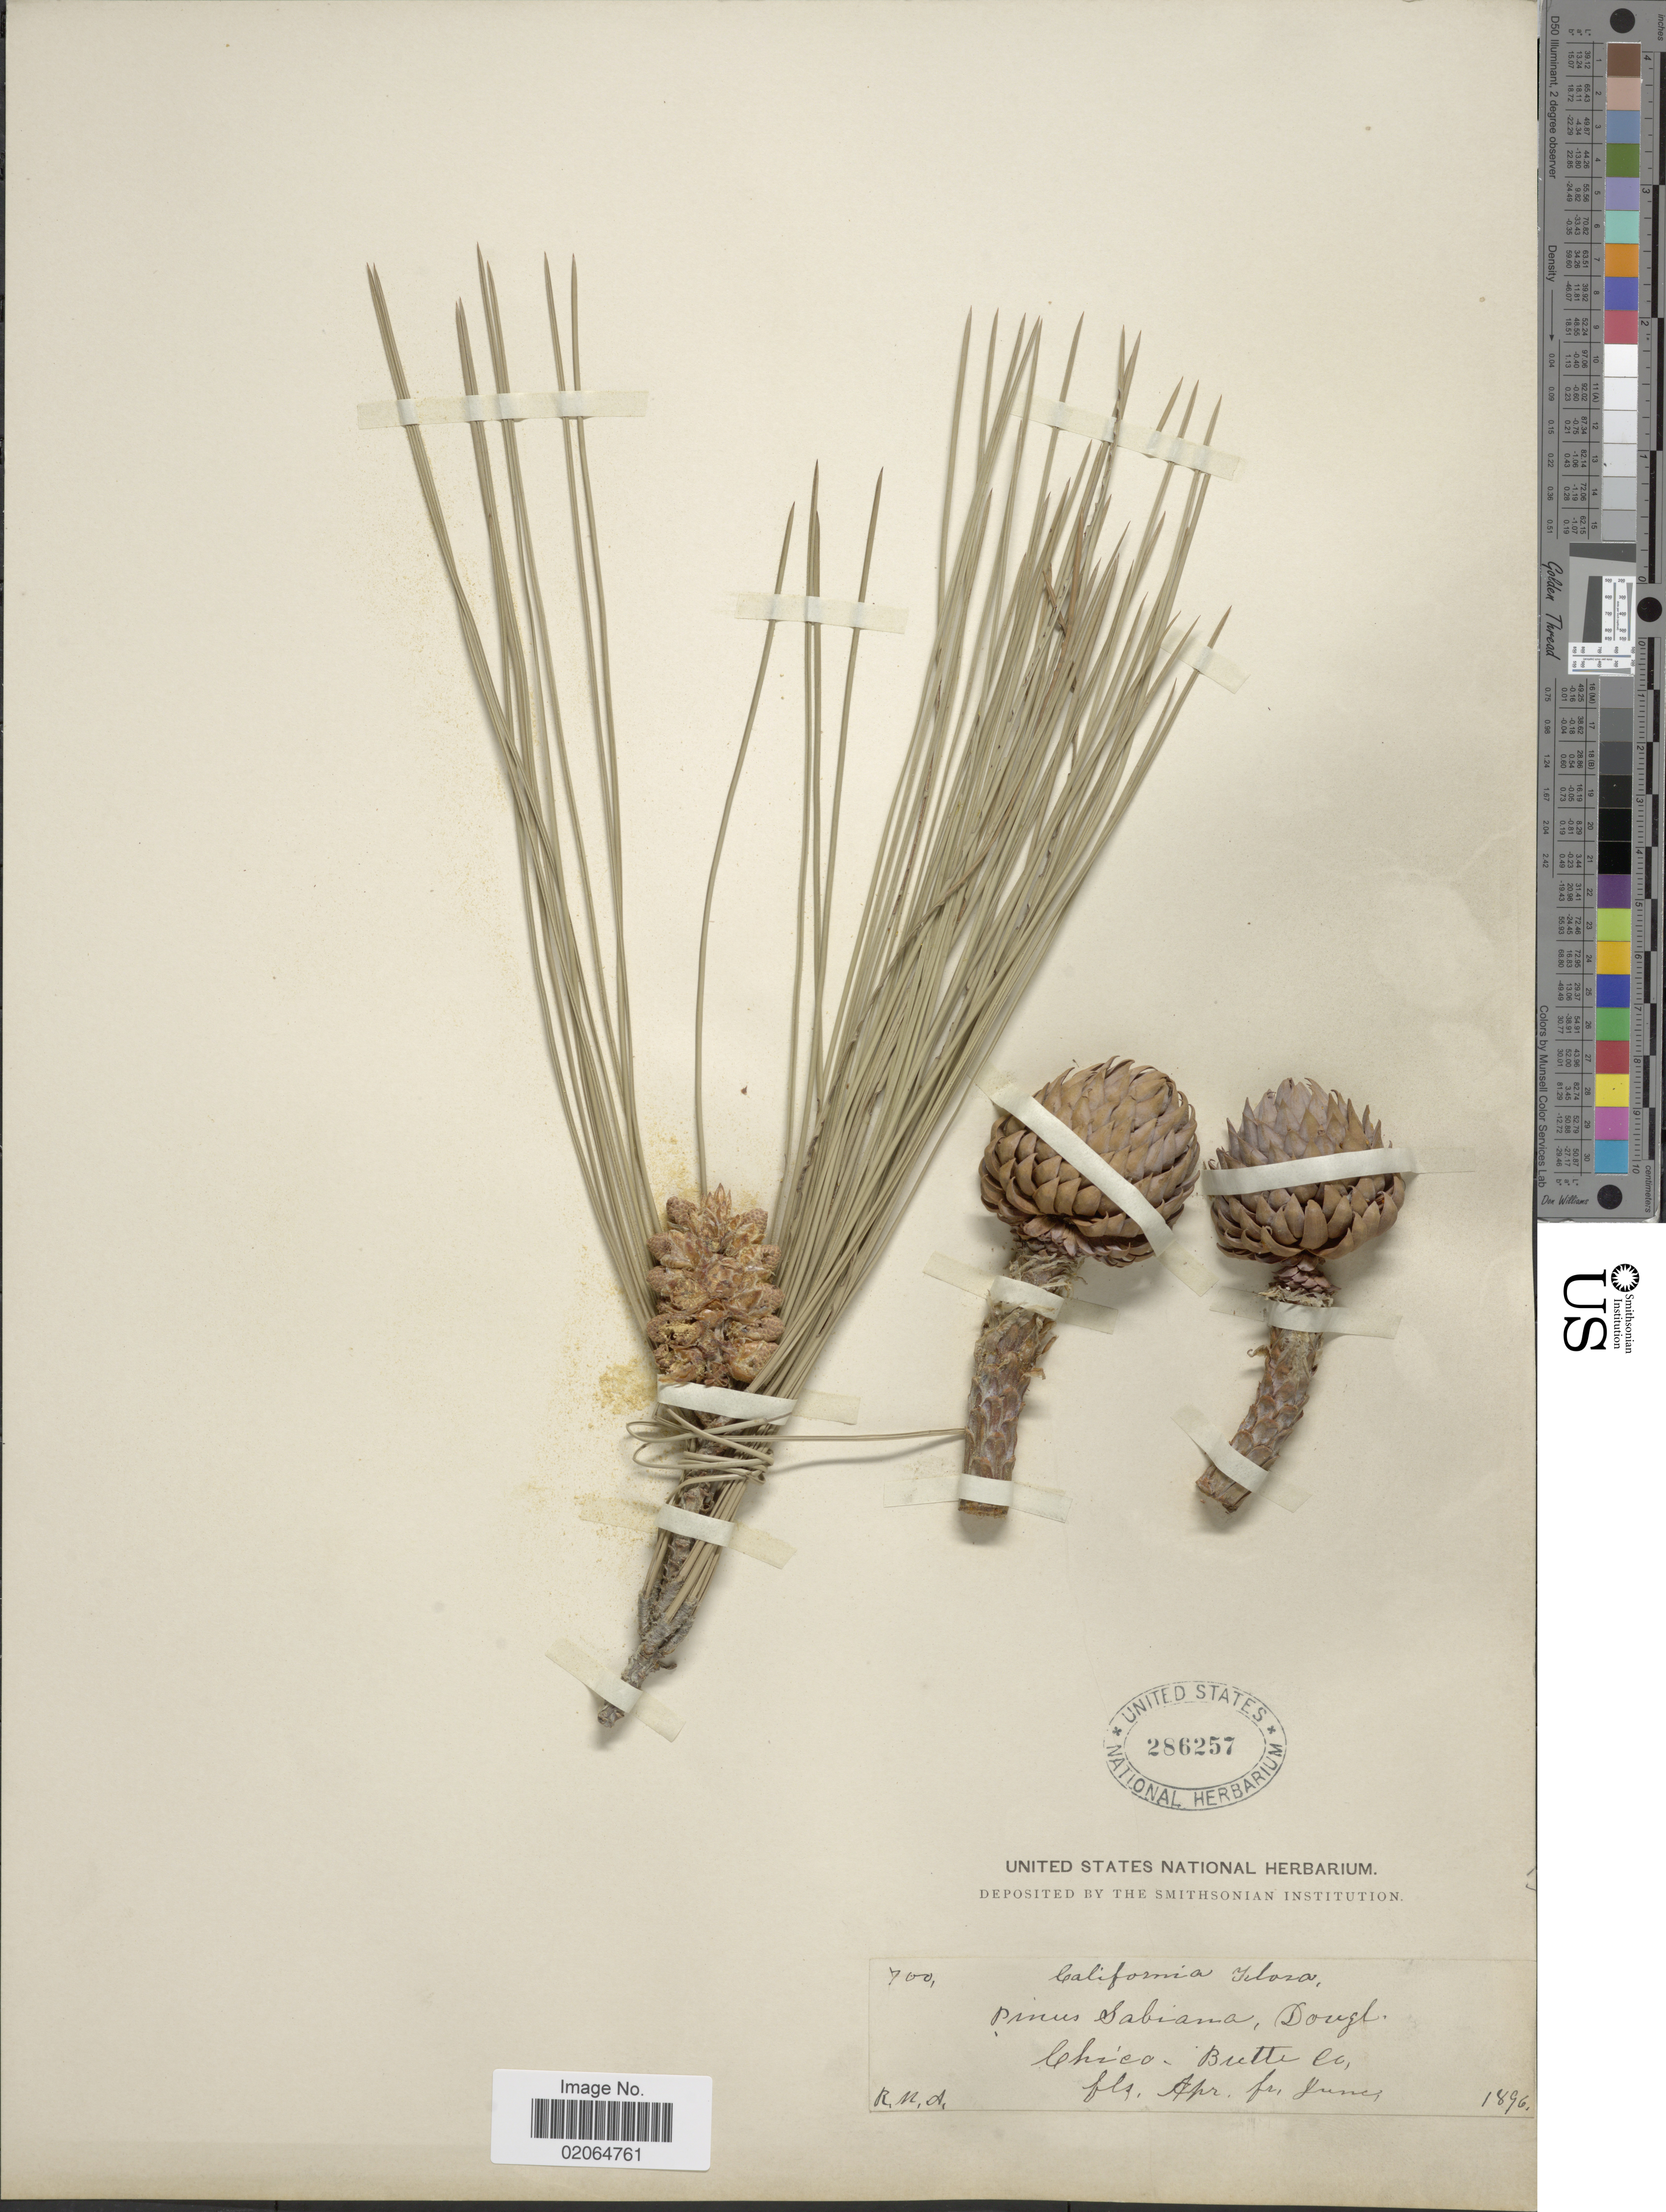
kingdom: Plantae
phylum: Tracheophyta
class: Pinopsida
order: Pinales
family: Pinaceae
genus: Pinus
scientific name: Pinus sabiniana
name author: Douglas ex D. Don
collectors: R. Austin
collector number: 700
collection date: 1896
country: United States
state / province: California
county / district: Butte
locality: Chico, Butte Co.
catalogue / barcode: US 286257